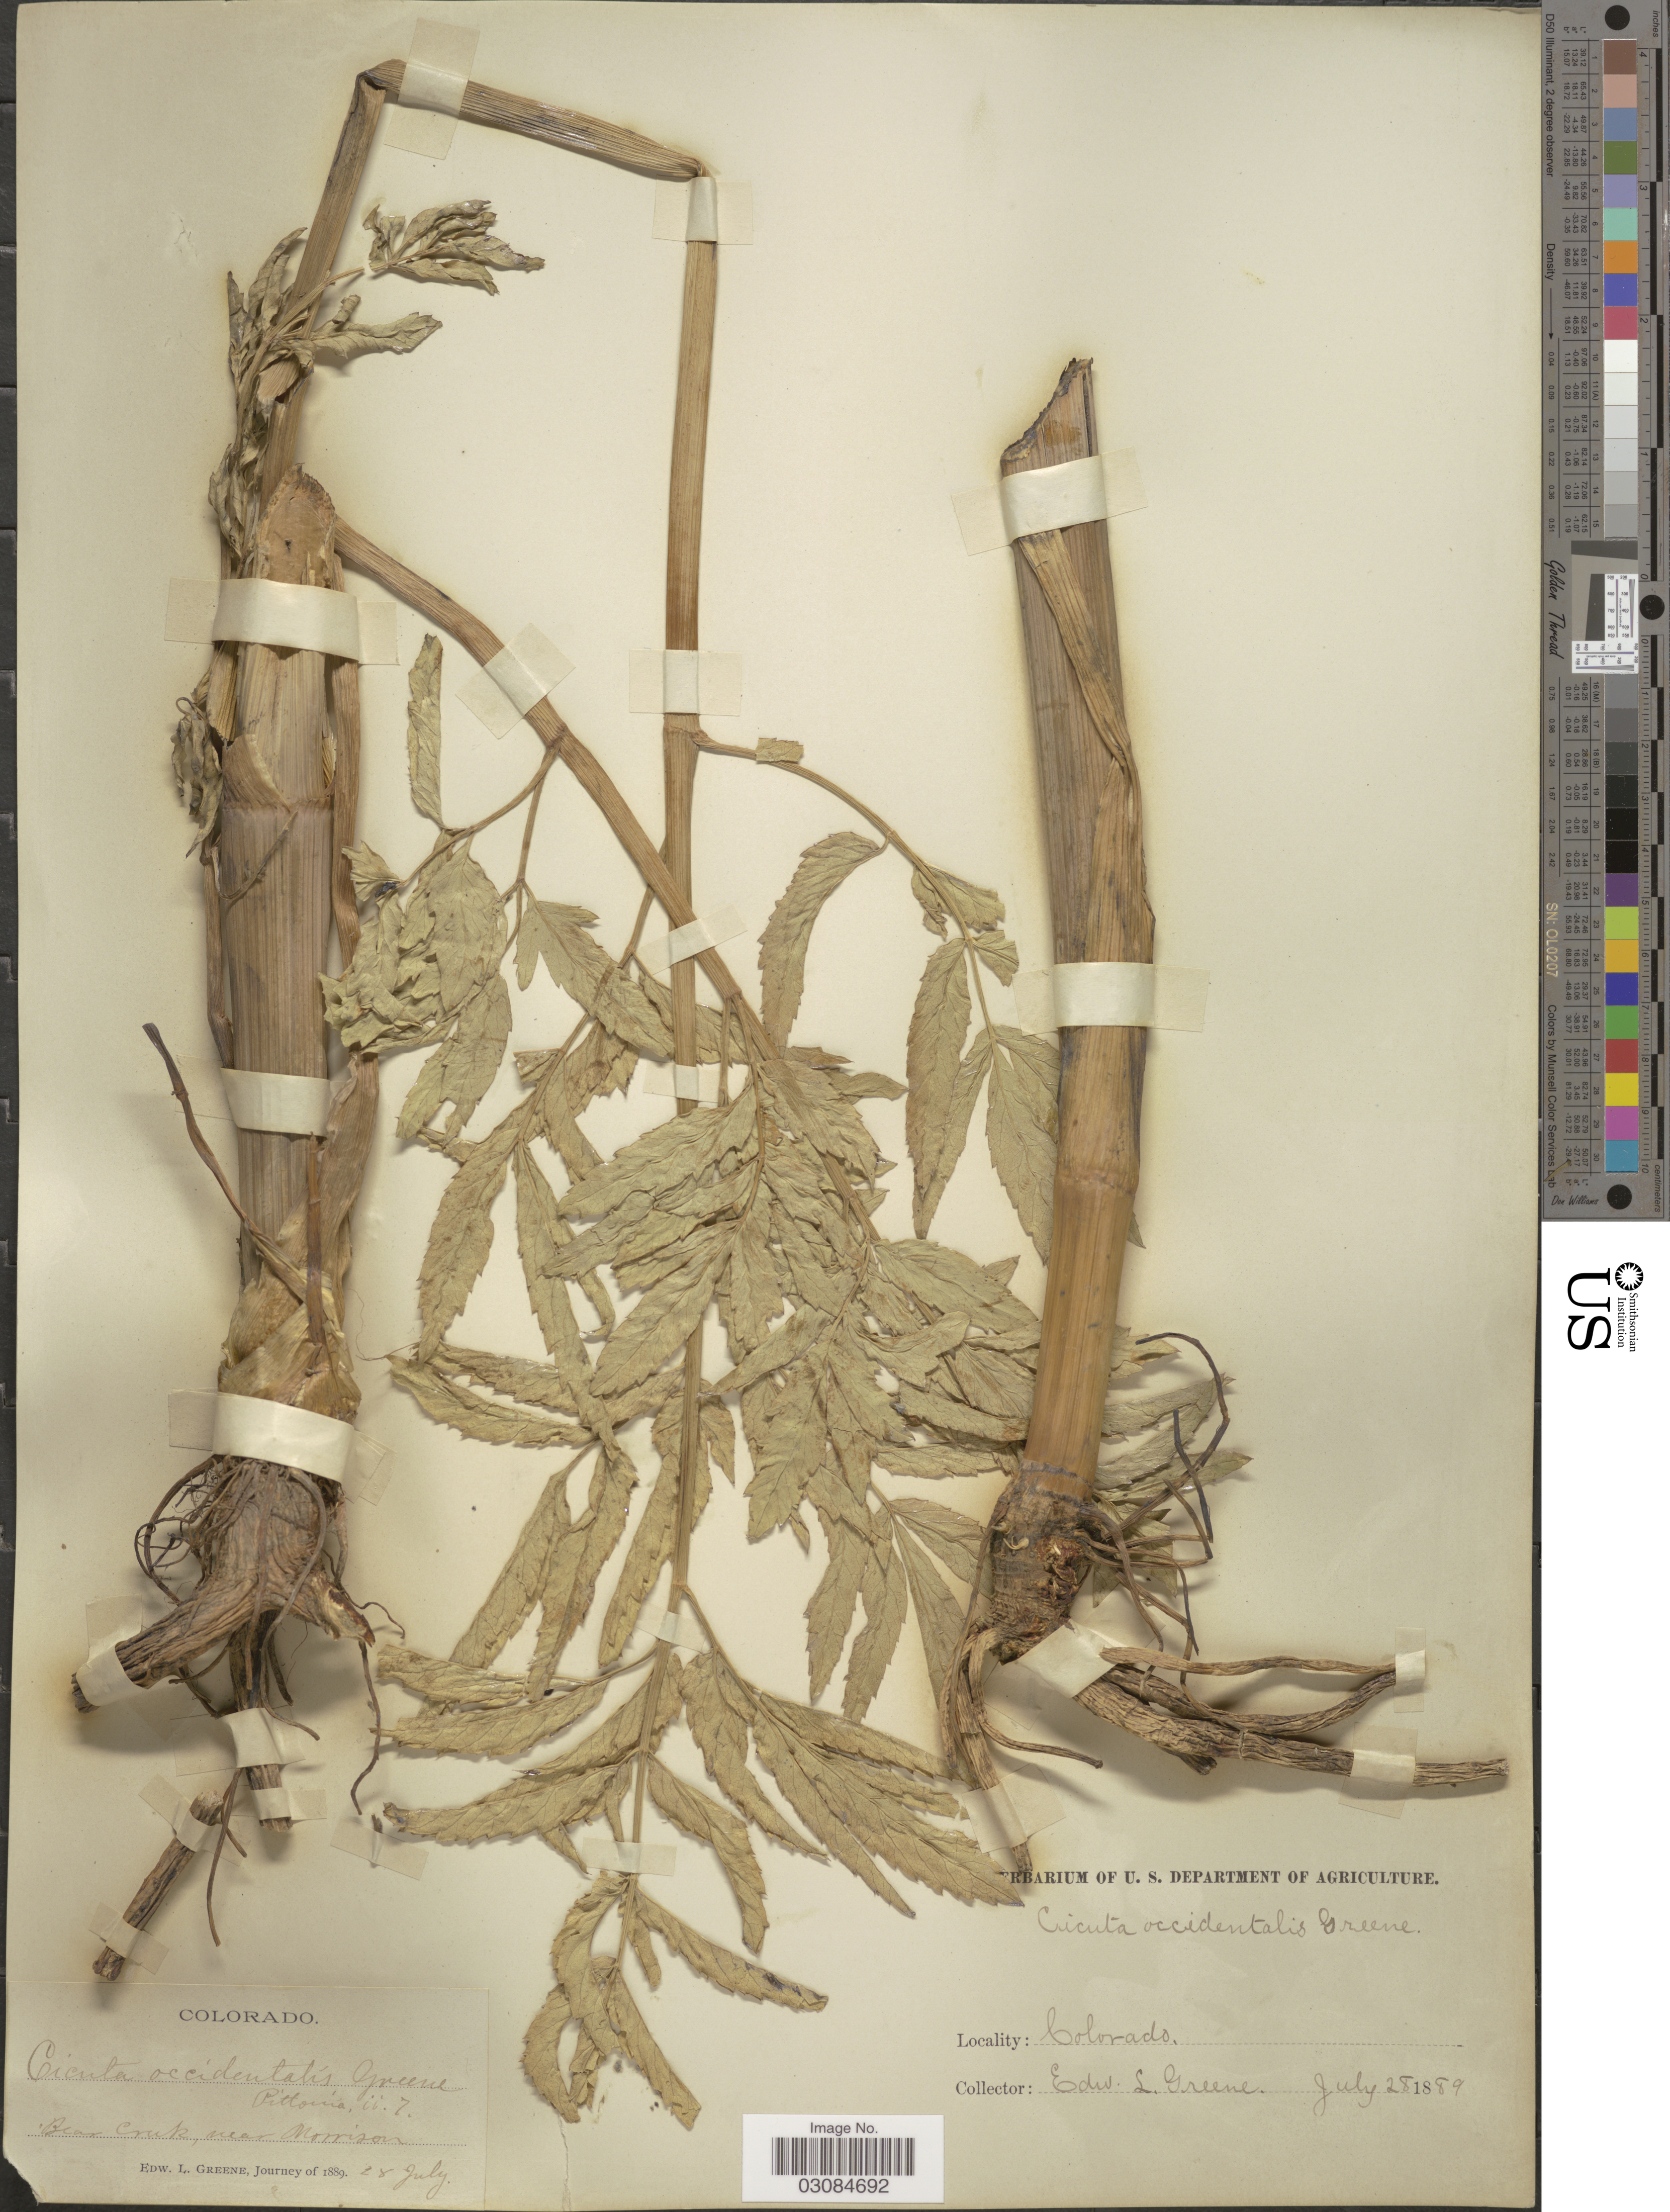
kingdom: Plantae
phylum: Tracheophyta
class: Magnoliopsida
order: Apiales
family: Apiaceae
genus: Cicuta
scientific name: Cicuta occidentalis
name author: Greene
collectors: E. L. Greene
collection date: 1889-07-28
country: United States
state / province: Colorado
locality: Bear Creek, near Morrison.